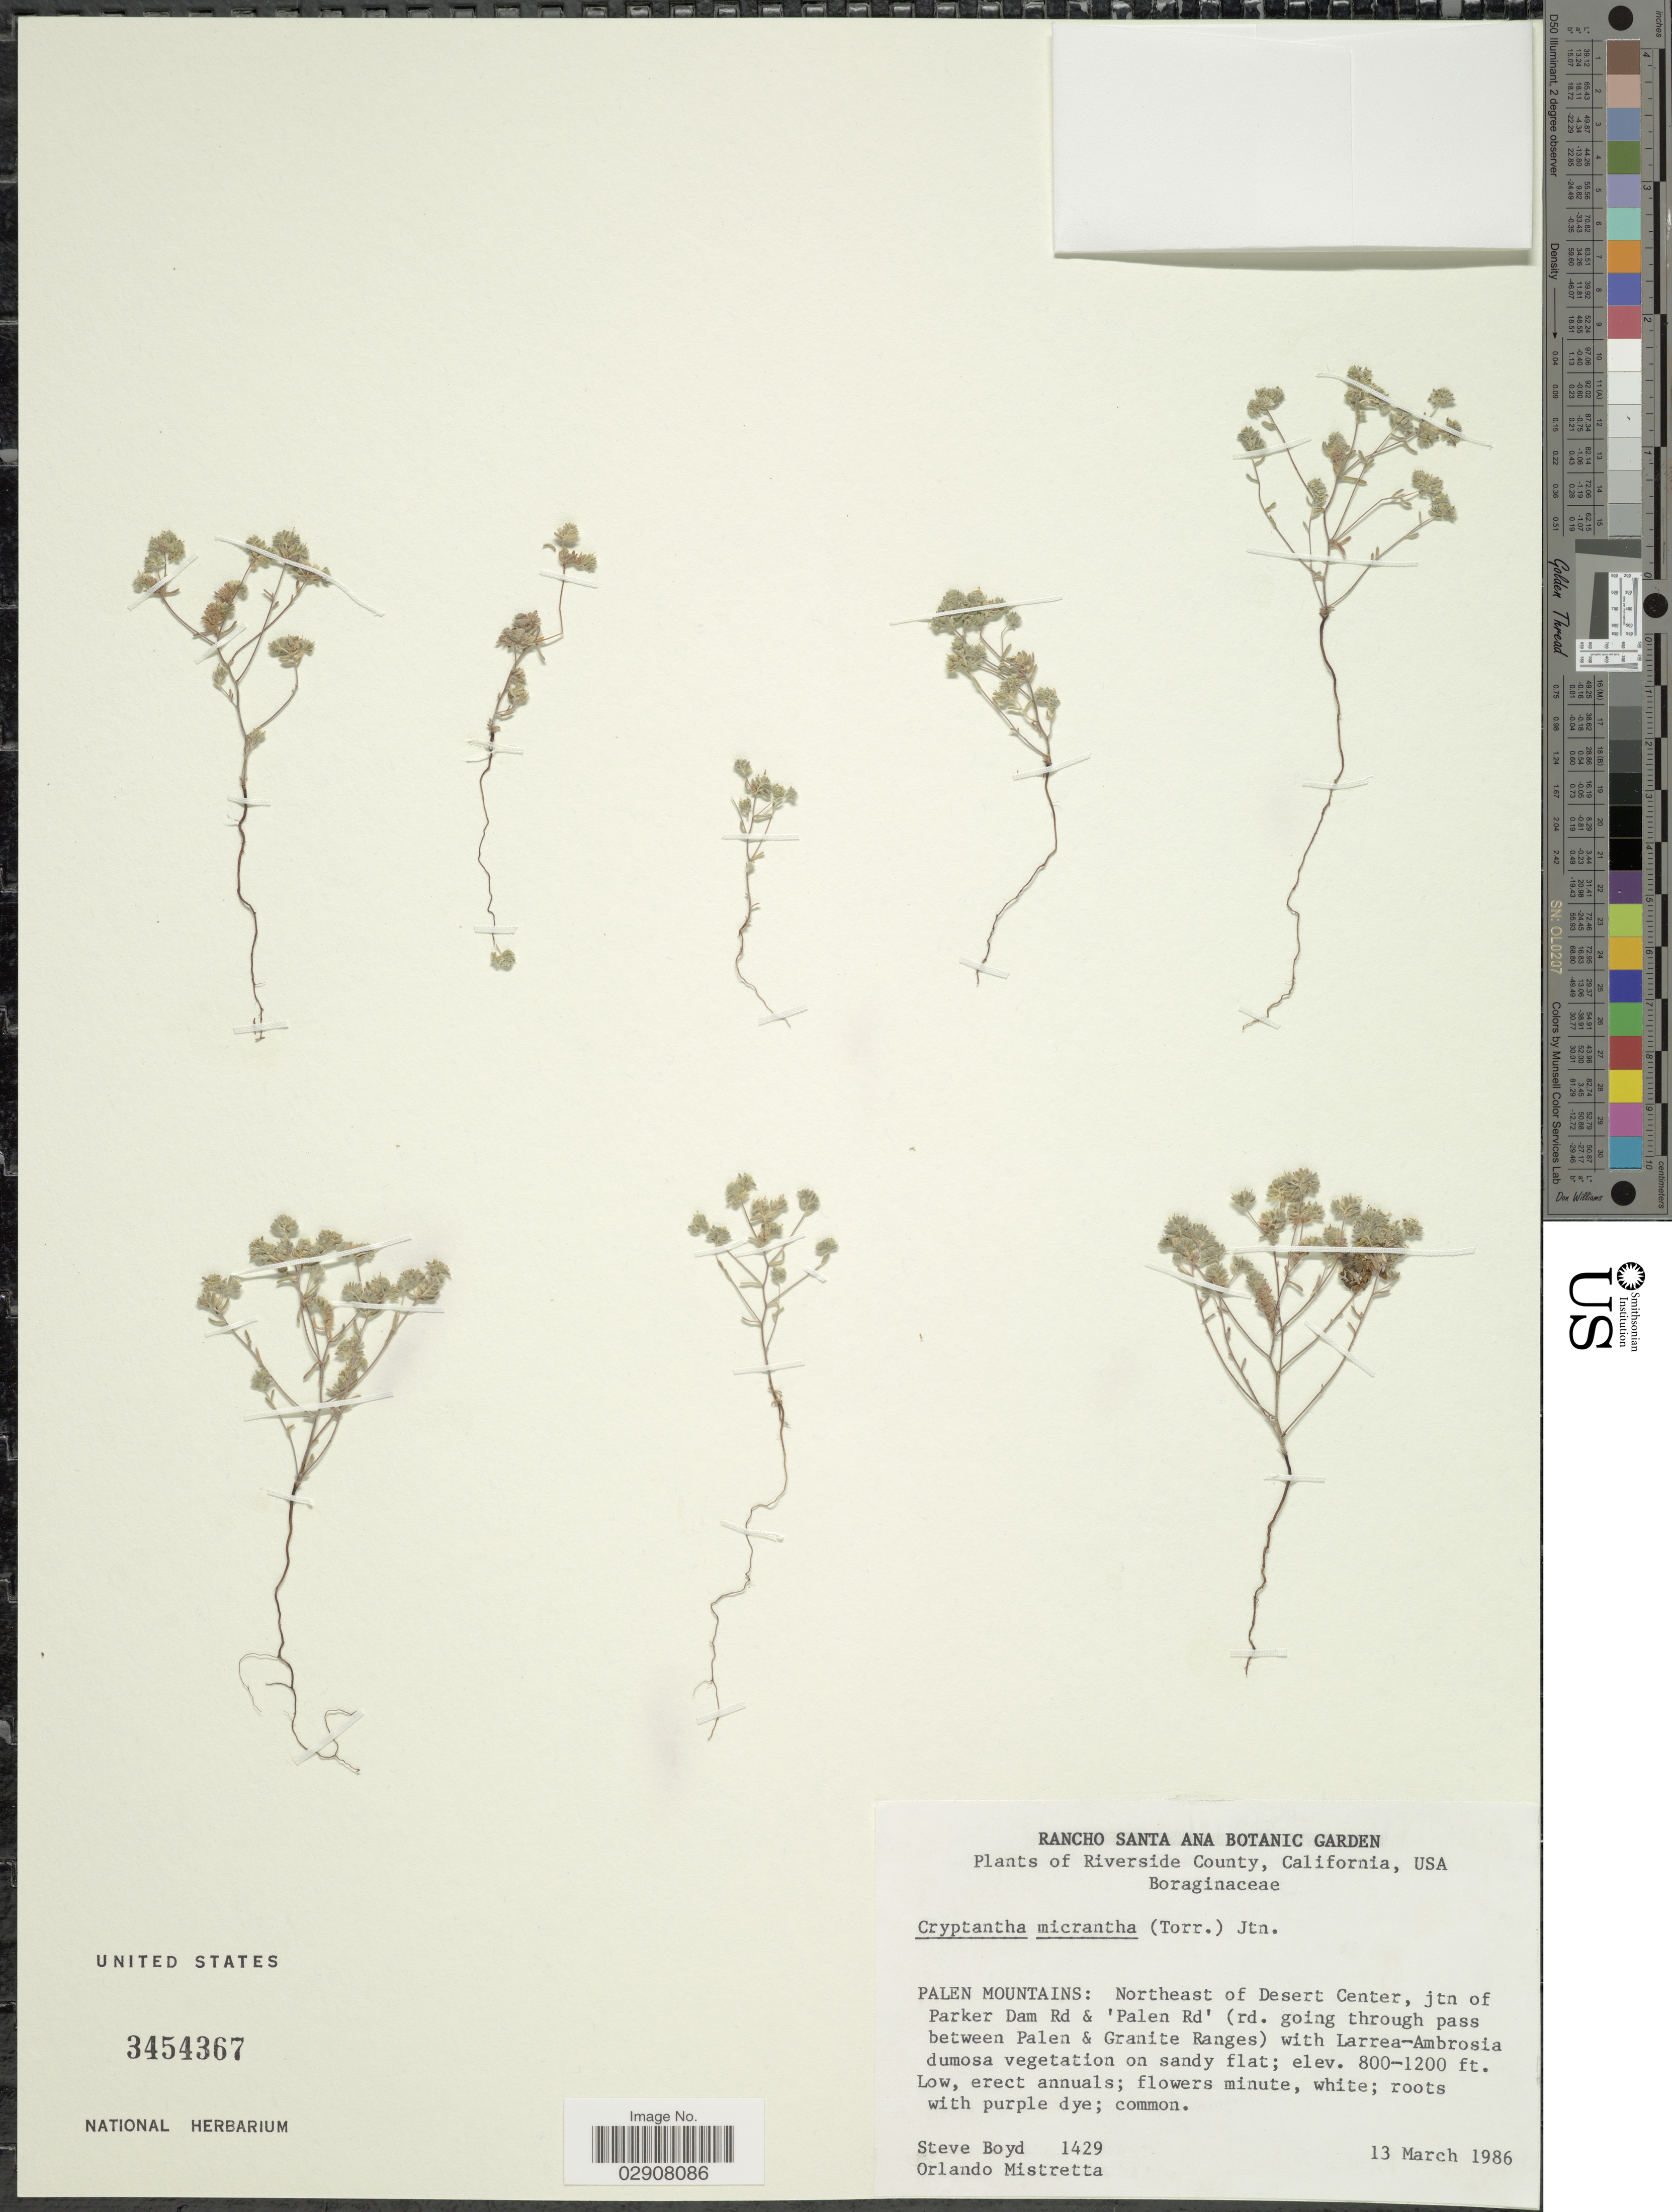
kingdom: Plantae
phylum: Tracheophyta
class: Magnoliopsida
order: Boraginales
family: Boraginaceae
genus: Cryptantha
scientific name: Cryptantha micrantha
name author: (Torr.) I.M. Johnst.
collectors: S. Boyd & O. Mistretta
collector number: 1429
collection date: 1986-03-13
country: United States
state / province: California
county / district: Riverside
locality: Riverside County, Palen Mountains, Northeast of Desert Center, jtn of Parker Dam Rd & 'Palen Rd' (rd. going through pass between Palen & Granite Ranges).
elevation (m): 244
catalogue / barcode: US 3454367